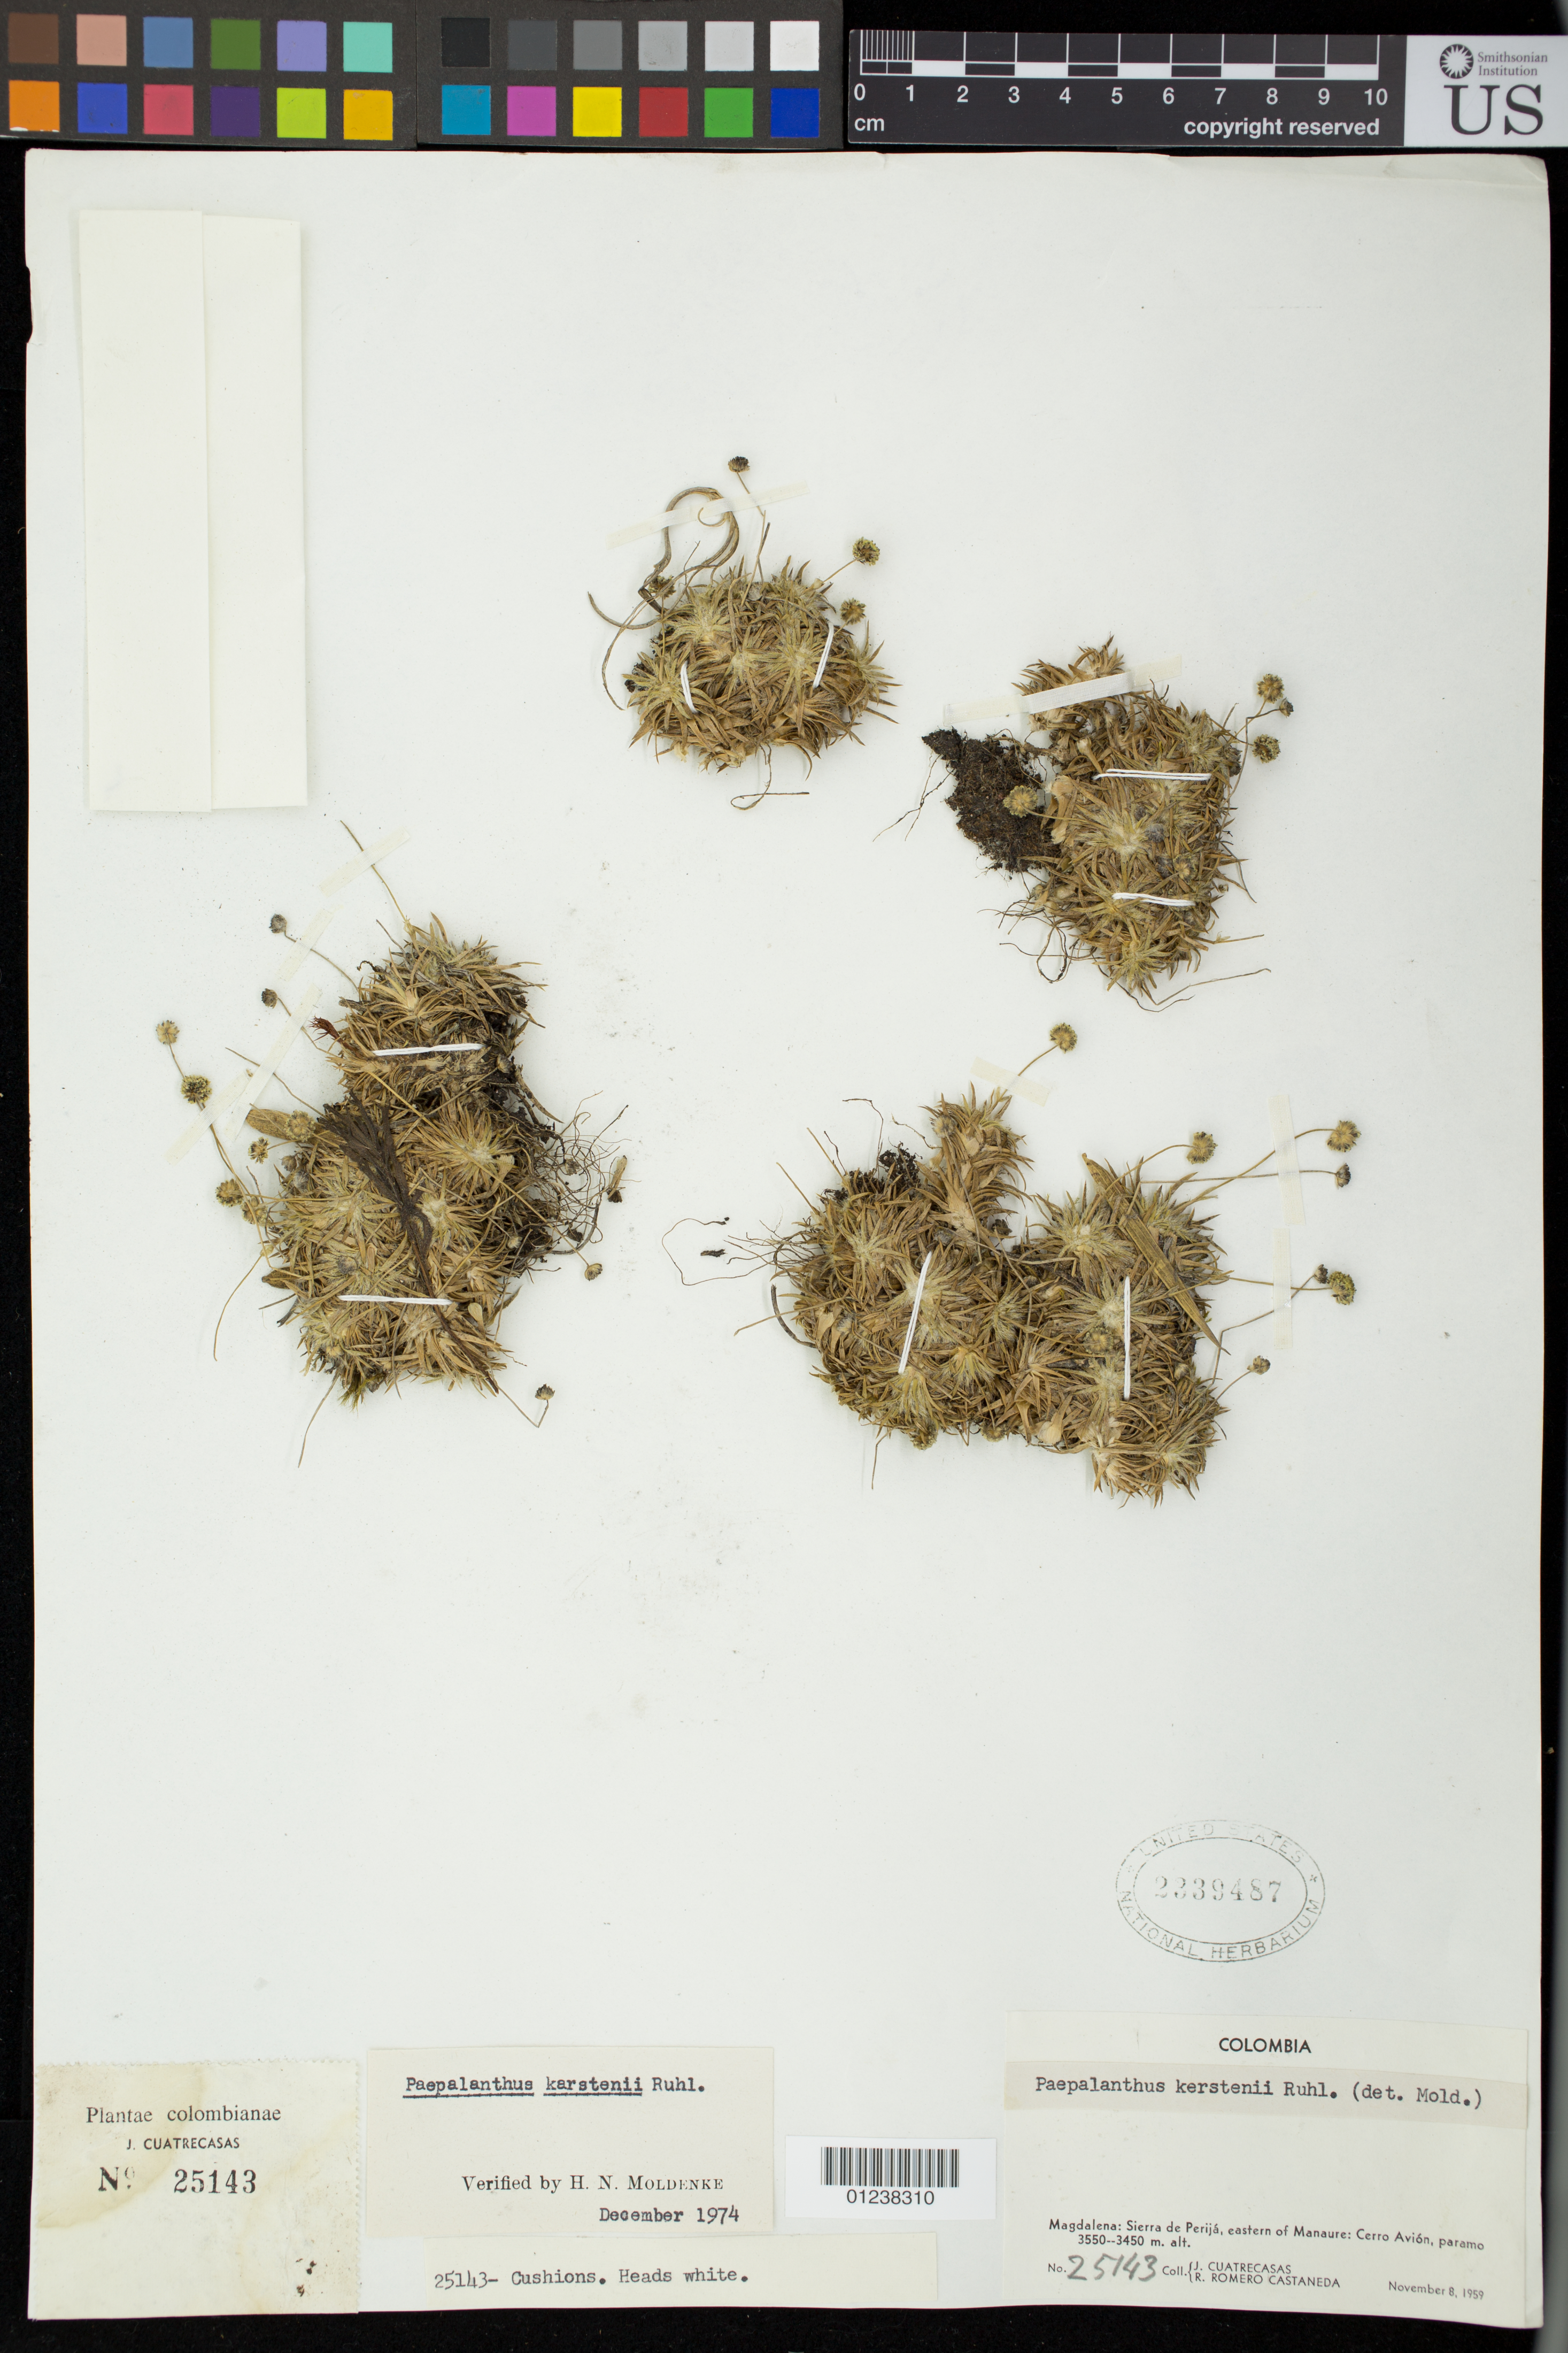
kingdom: Plantae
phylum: Tracheophyta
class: Liliopsida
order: Poales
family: Eriocaulaceae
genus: Paepalanthus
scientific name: Paepalanthus pilosus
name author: (Kunth) Kunth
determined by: Andrino, C. O.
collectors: J. Cuatrecasas & R. Romero Castañeda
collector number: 25143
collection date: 1959-11-08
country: Colombia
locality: Magdalena: Sierra de Perija, eastern of Manaure: Cerro Avion.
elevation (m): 3550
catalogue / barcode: US 2339487